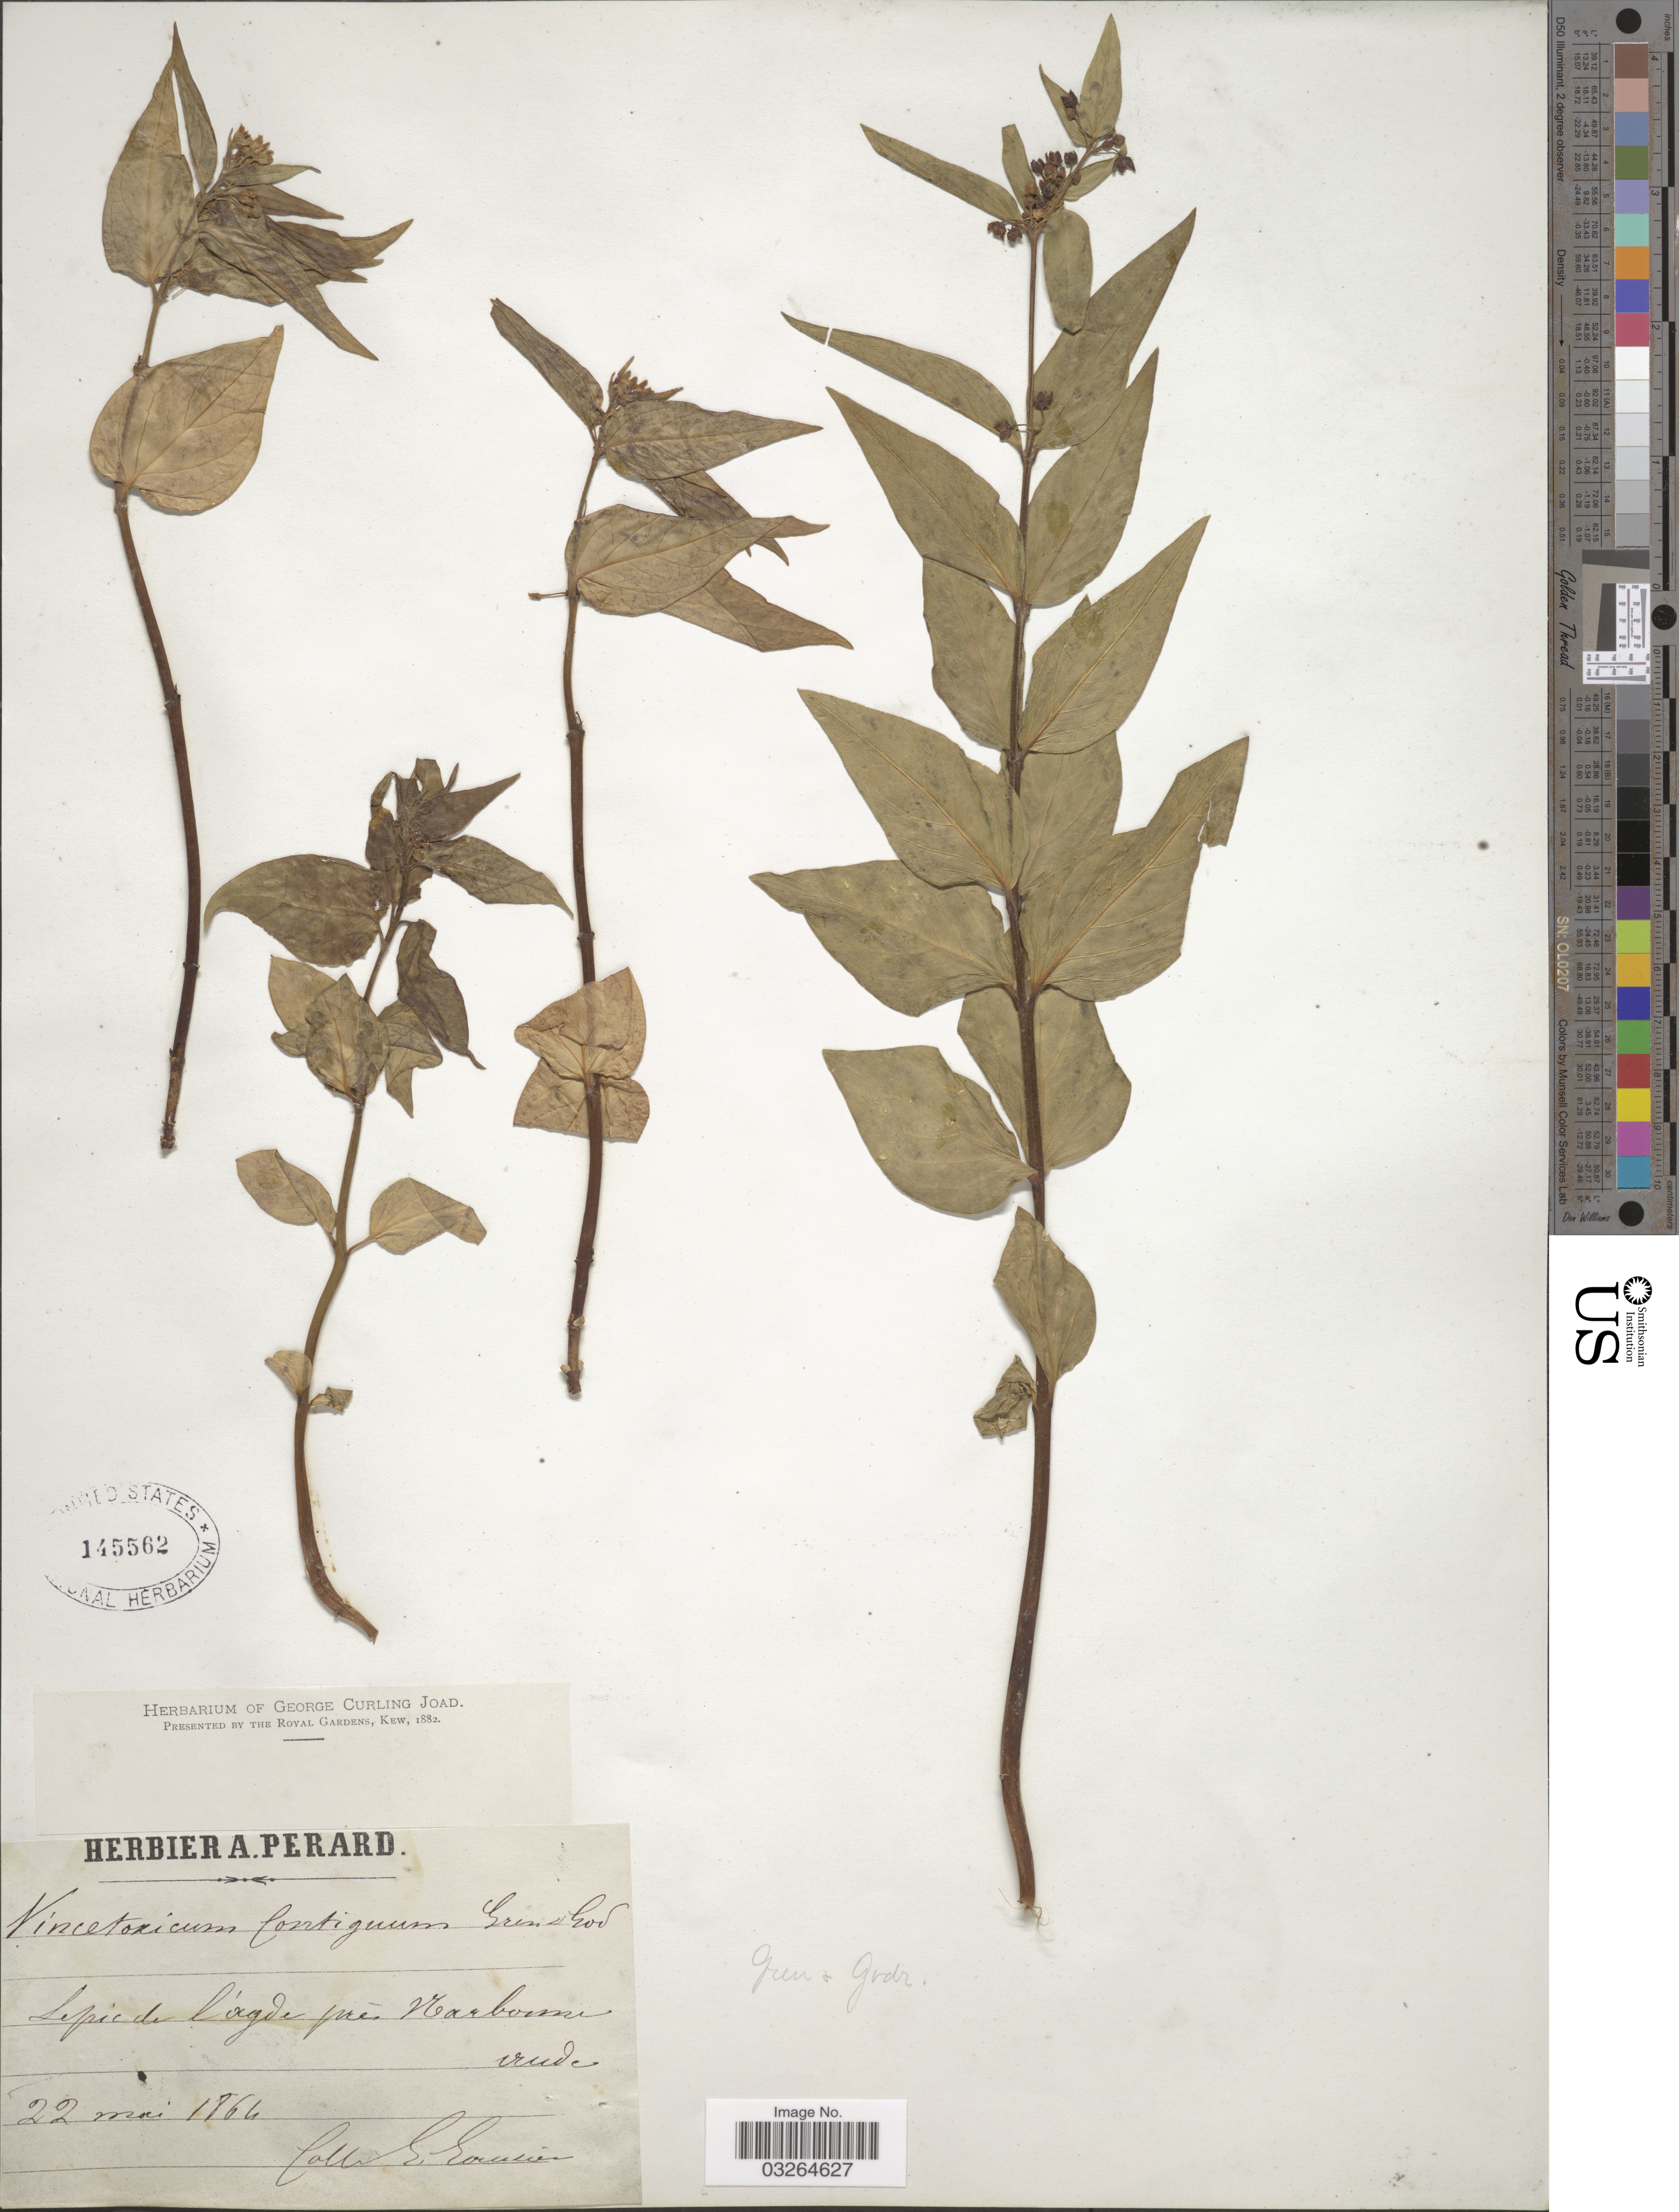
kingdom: Plantae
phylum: Tracheophyta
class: Magnoliopsida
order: Gentianales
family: Apocynaceae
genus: Cynanchum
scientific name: Cynanchum contiguum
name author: W.D.J. Koch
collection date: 1864-05-22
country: France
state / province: Occitanie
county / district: Aude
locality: Le pic de l'agde prés Narbonne Aude.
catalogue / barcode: US 145562